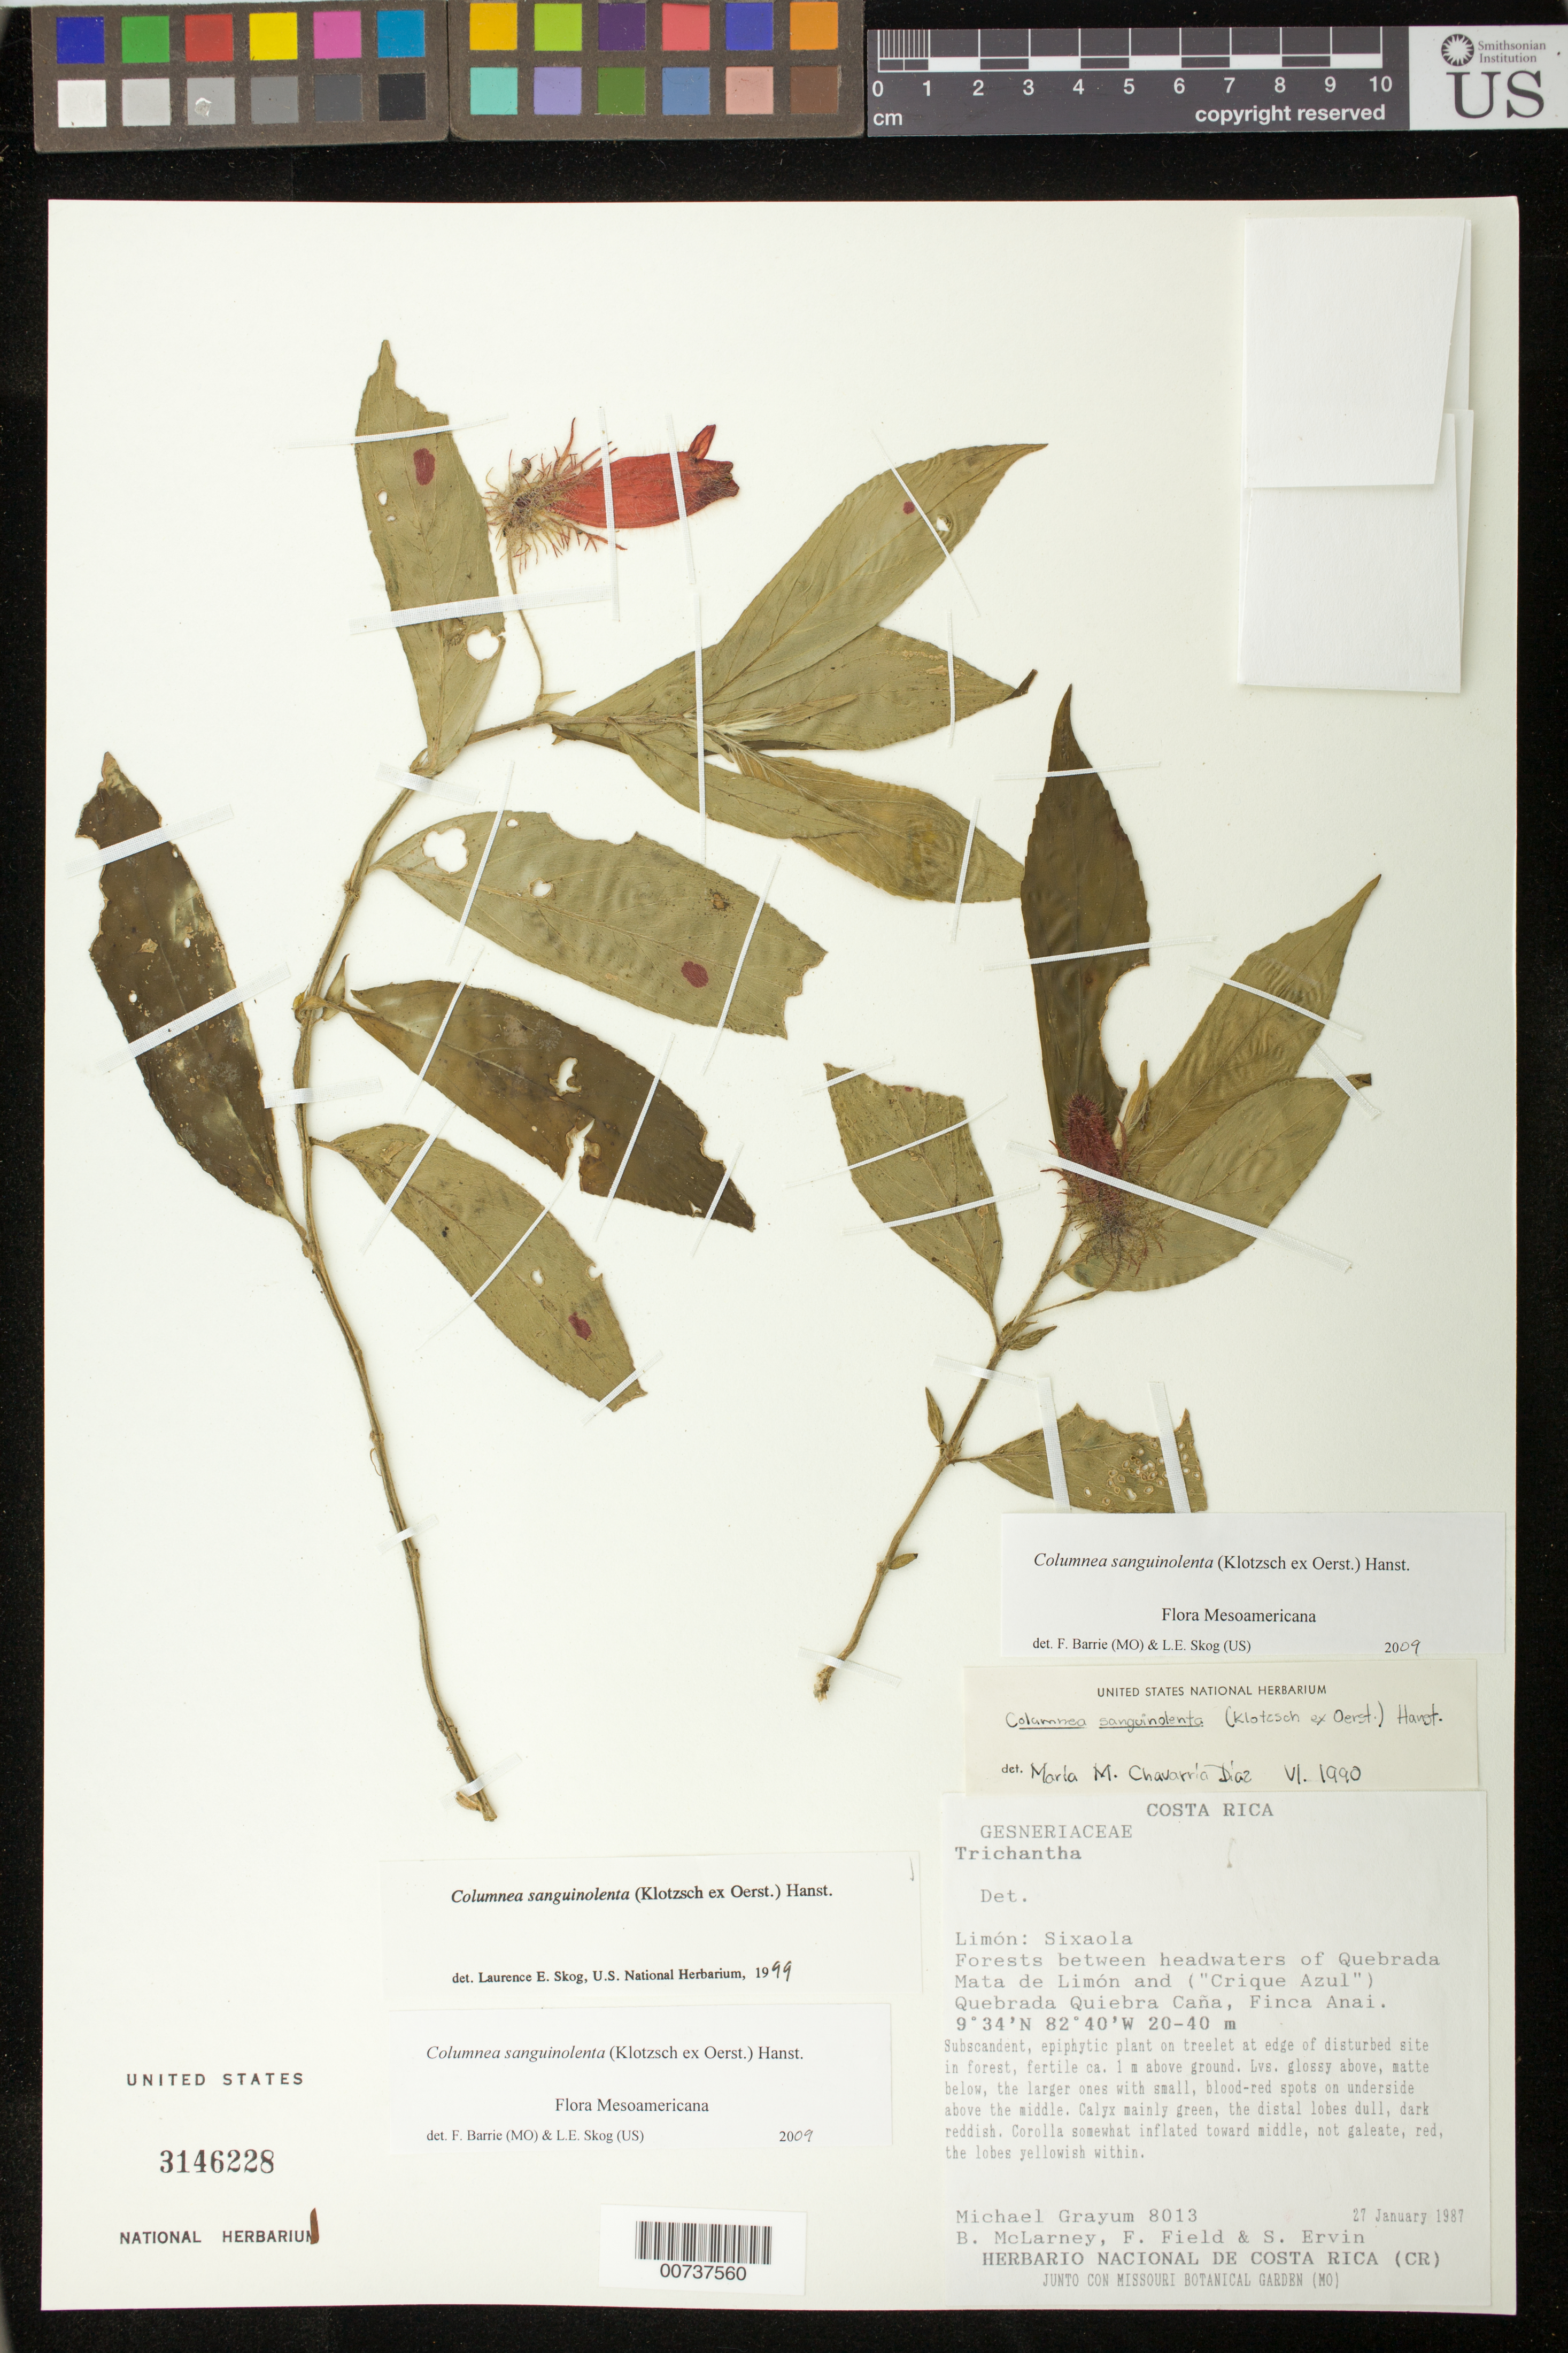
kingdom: Plantae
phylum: Tracheophyta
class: Magnoliopsida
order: Lamiales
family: Gesneriaceae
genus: Columnea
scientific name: Columnea sanguinolenta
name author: (Klotzsch ex Oerst.) Hanst.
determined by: Skog, Laurence E.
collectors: M. H. Grayum, B. McLarney, F. Field & S. Ervin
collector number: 8013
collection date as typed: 27 Jan 1987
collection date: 1987-01-27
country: Costa Rica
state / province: Limón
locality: Sixaola, forests between headwaters of Quebrada Mata de Limón and ("Crique Azul") Quebrada Quiebra Caña, Finca Anai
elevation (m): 20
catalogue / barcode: US 3146228